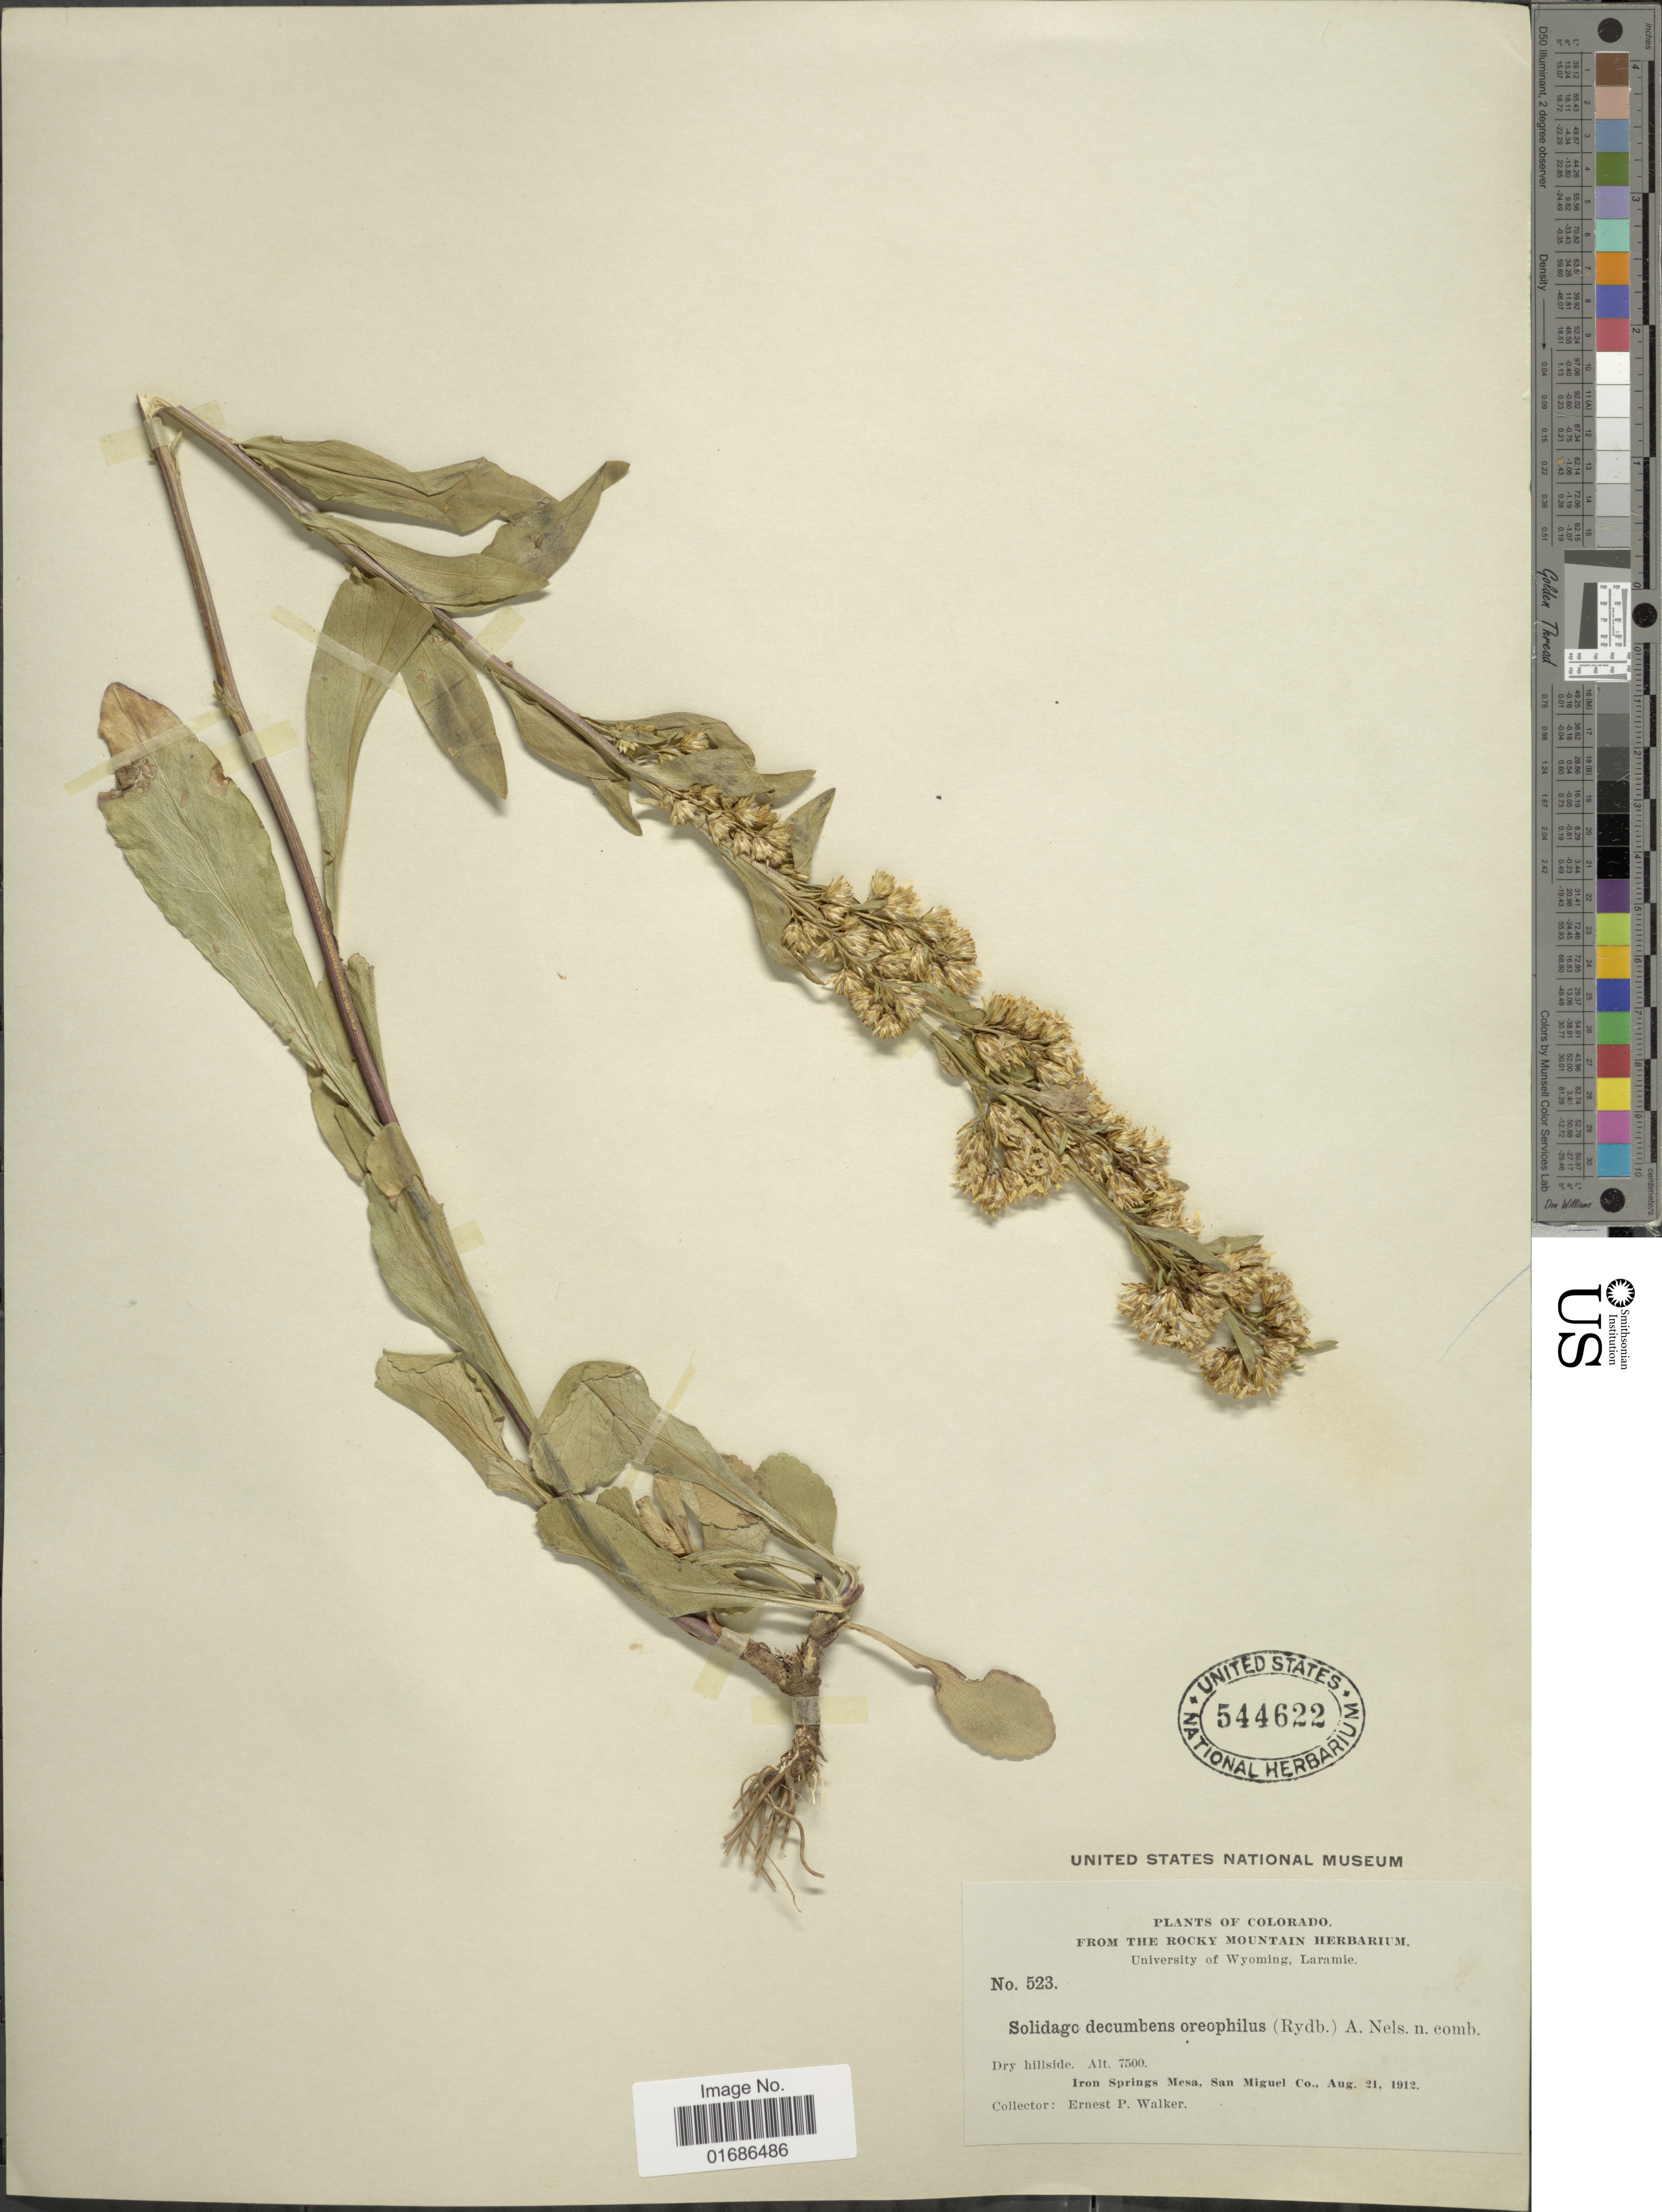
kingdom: Plantae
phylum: Tracheophyta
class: Magnoliopsida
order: Asterales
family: Asteraceae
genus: Solidago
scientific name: Solidago decumbens var. oreophila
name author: (Rydb.) Fernald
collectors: E. P. Walker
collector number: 523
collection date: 1912-08-21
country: United States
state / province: Colorado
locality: Dry hillside. Iron Springs Mesam, San Miguel Co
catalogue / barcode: US 544622